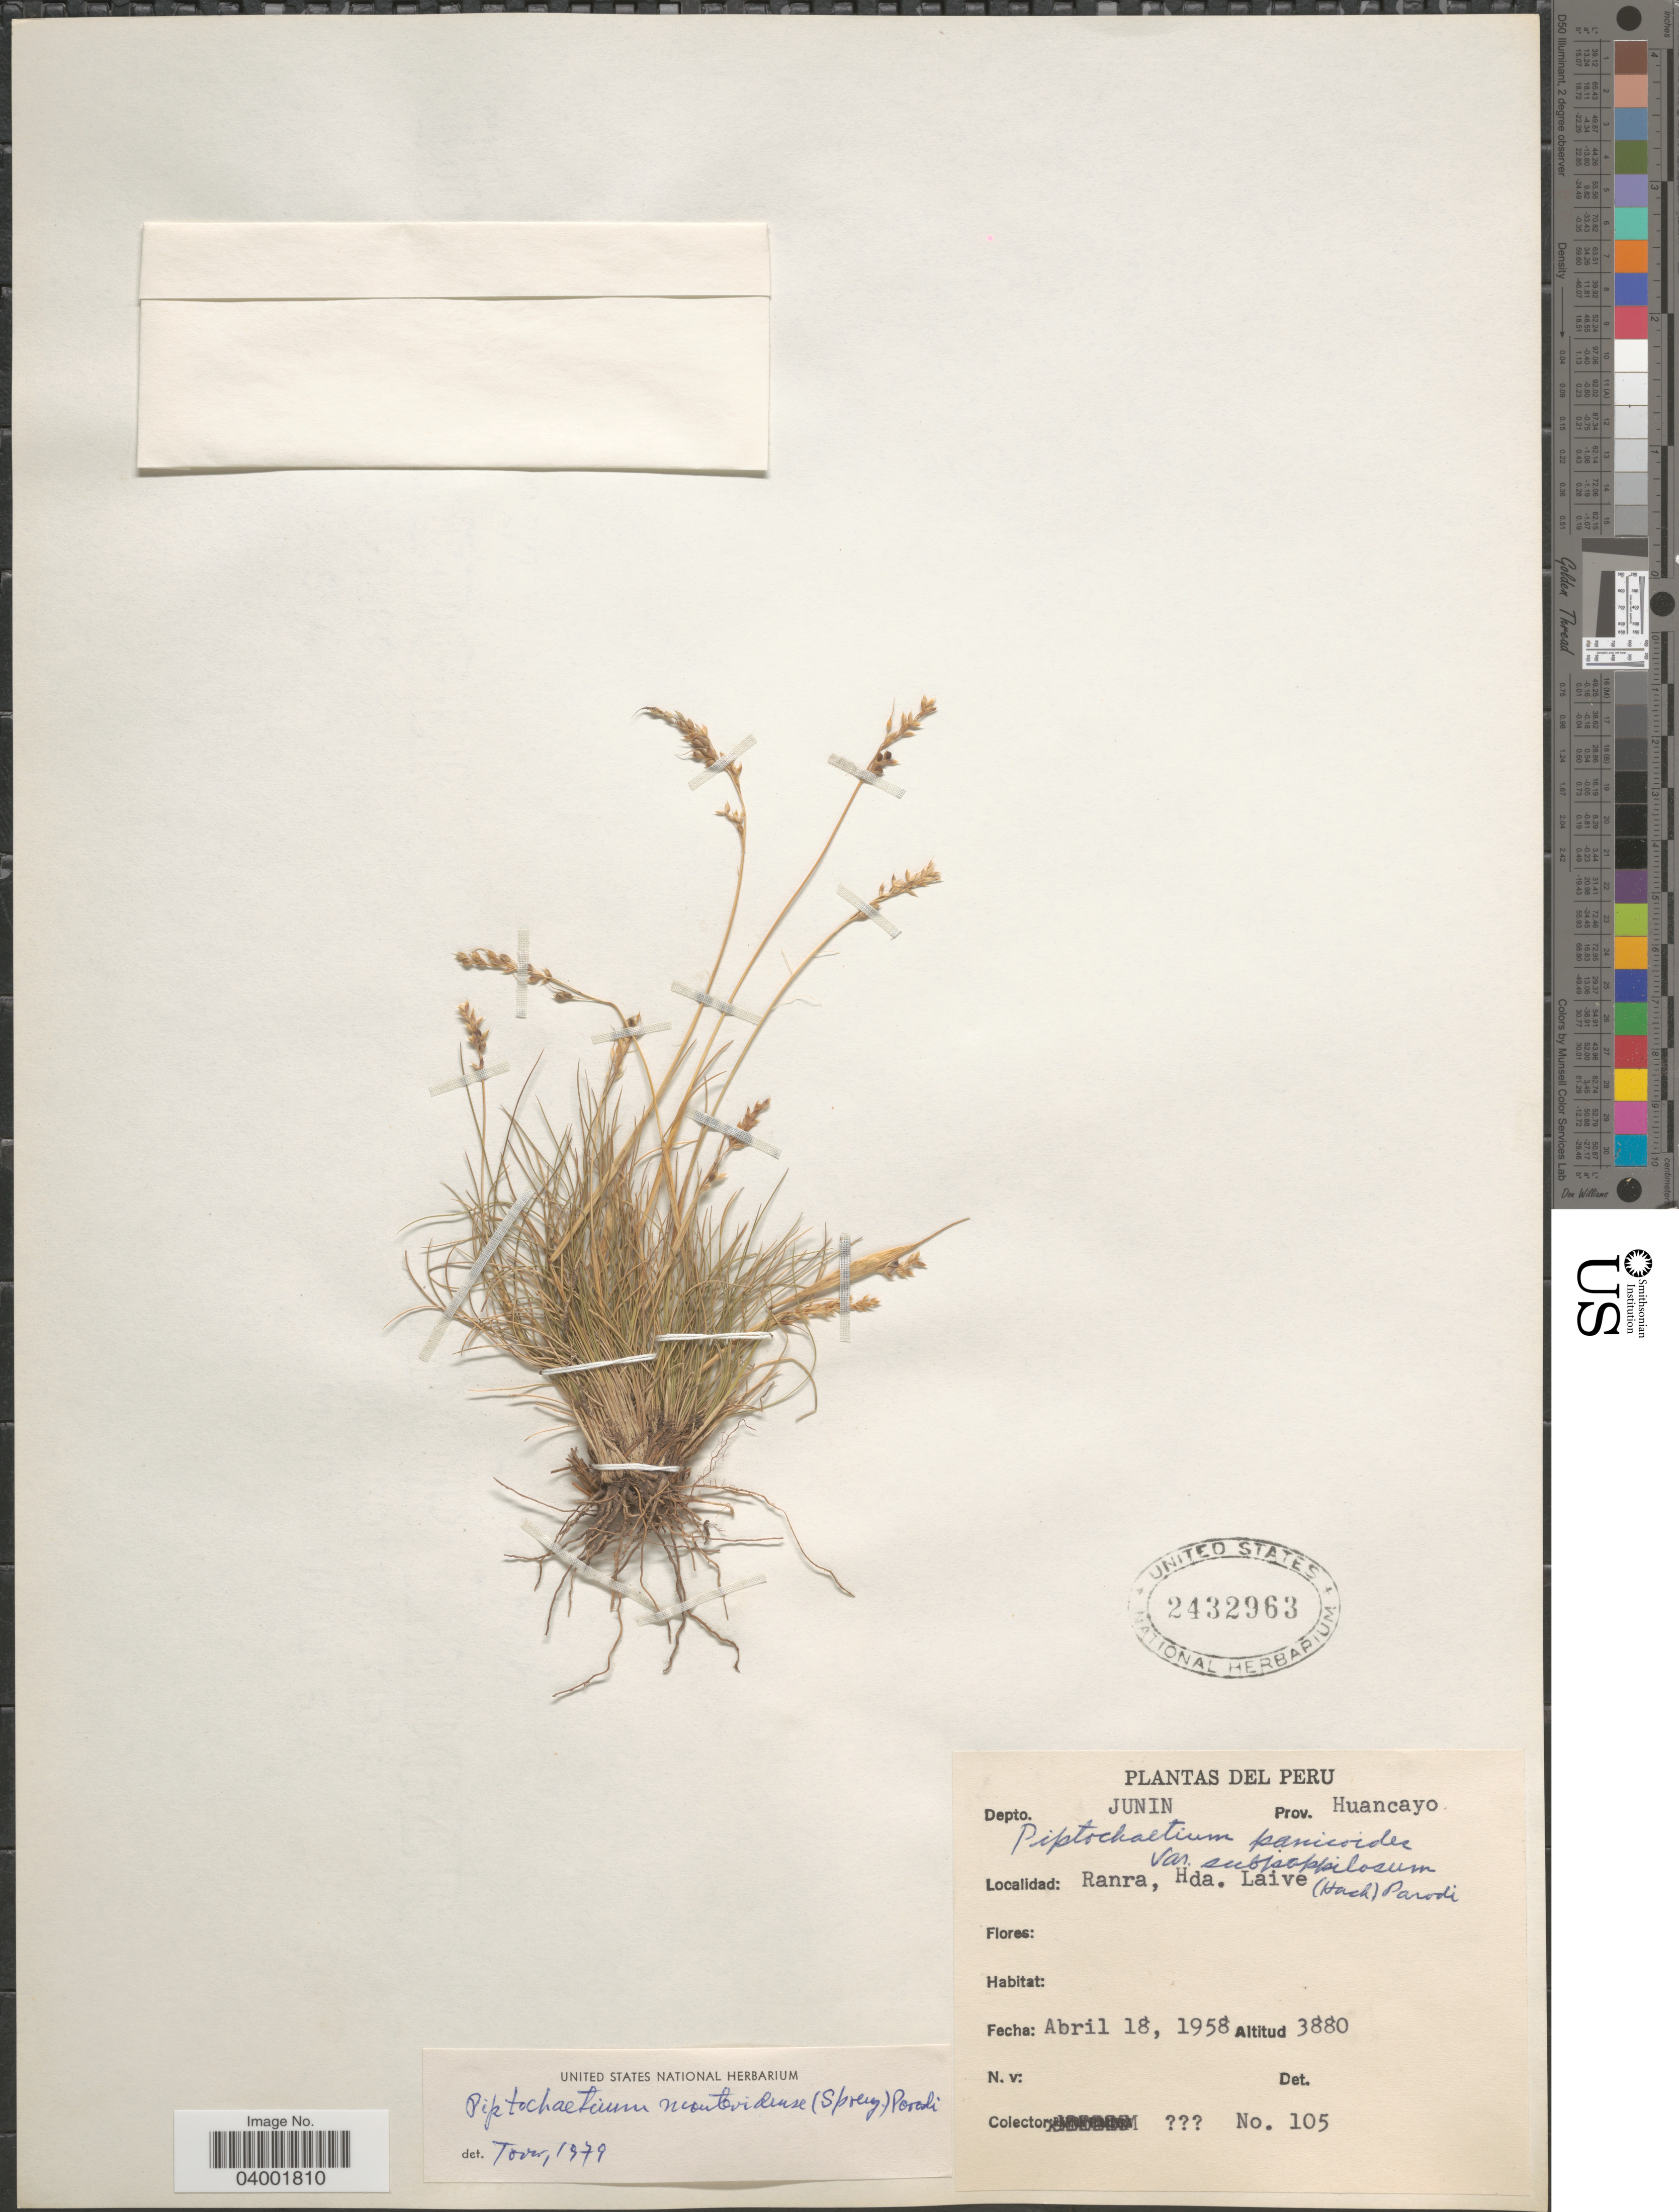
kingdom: Plantae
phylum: Tracheophyta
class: Liliopsida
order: Poales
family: Poaceae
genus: Piptochaetium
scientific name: Piptochaetium montevidense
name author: (Spreng.) Parodi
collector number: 105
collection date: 1958-04-18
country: Peru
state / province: Junín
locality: Depto. Junin. Prov. Huancayo. Ranra, Hda. Laive.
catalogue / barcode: US 2432963